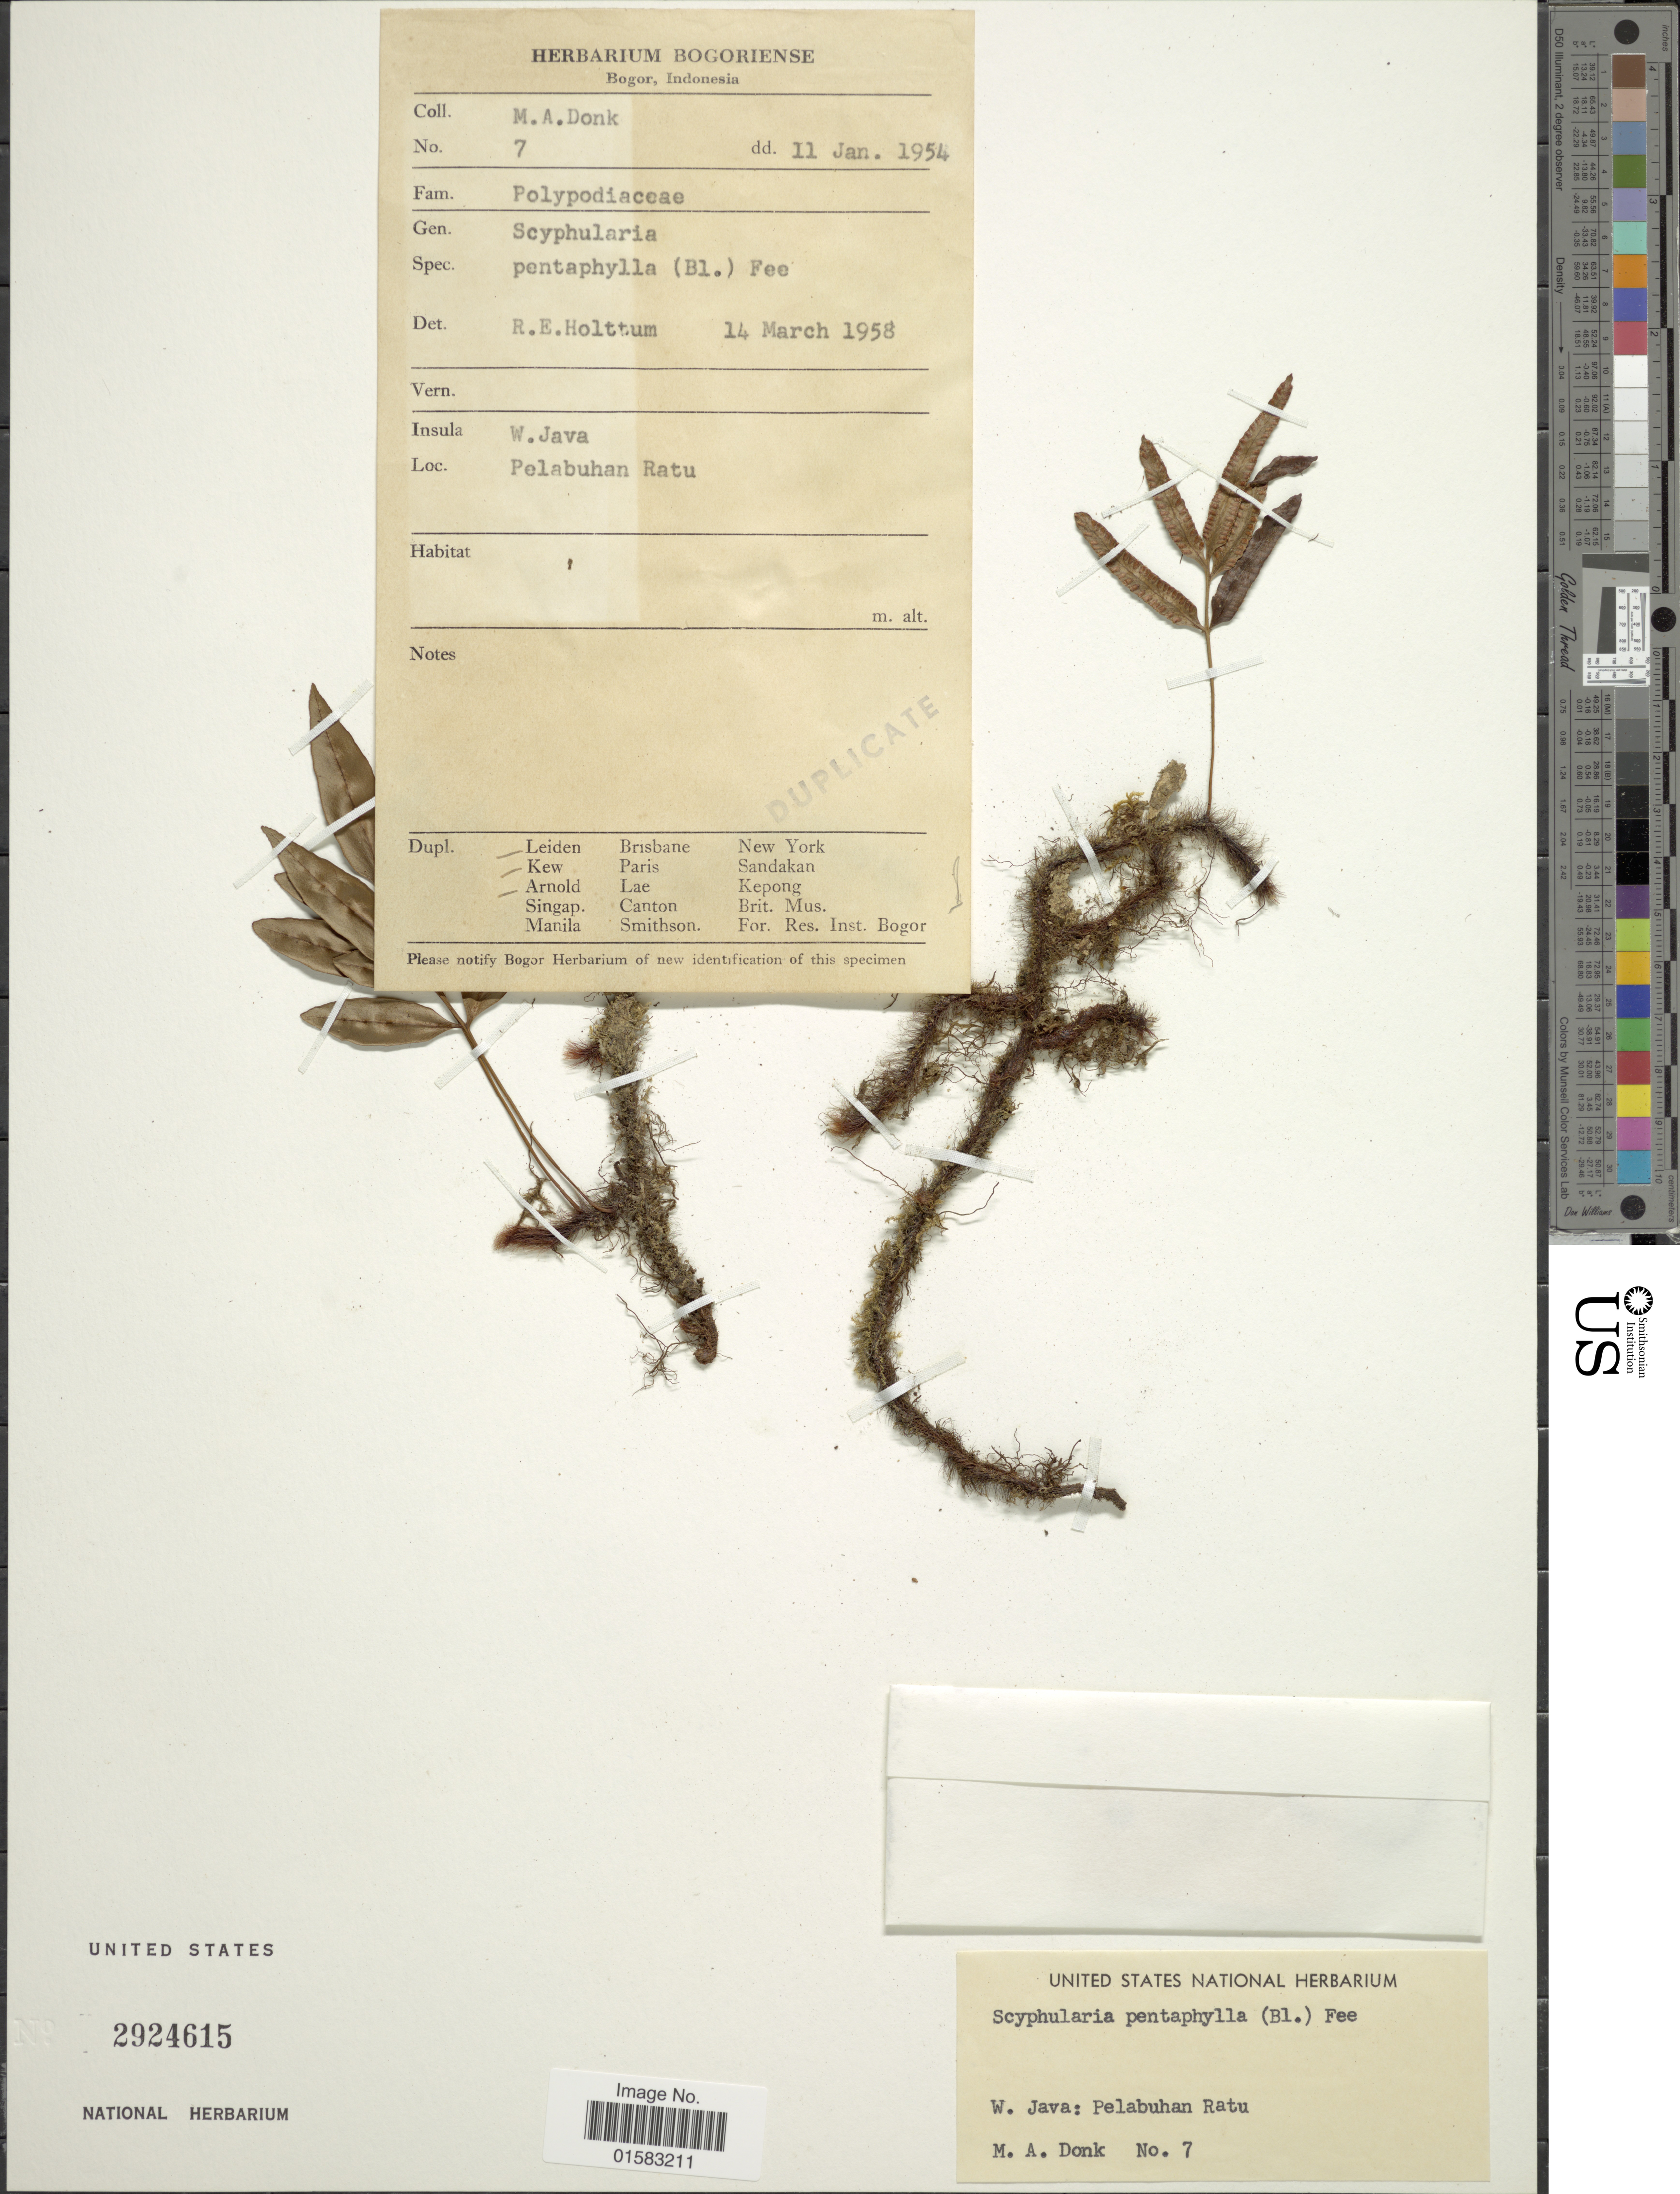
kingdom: Plantae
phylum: Tracheophyta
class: Polypodiopsida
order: Polypodiales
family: Davalliaceae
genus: Davallia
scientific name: Davallia pentaphylla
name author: Blume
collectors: M. A. Donk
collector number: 7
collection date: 1954-01-11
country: Indonesia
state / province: Java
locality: W. Java, Pelabuhan Ratu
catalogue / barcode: US 2924615